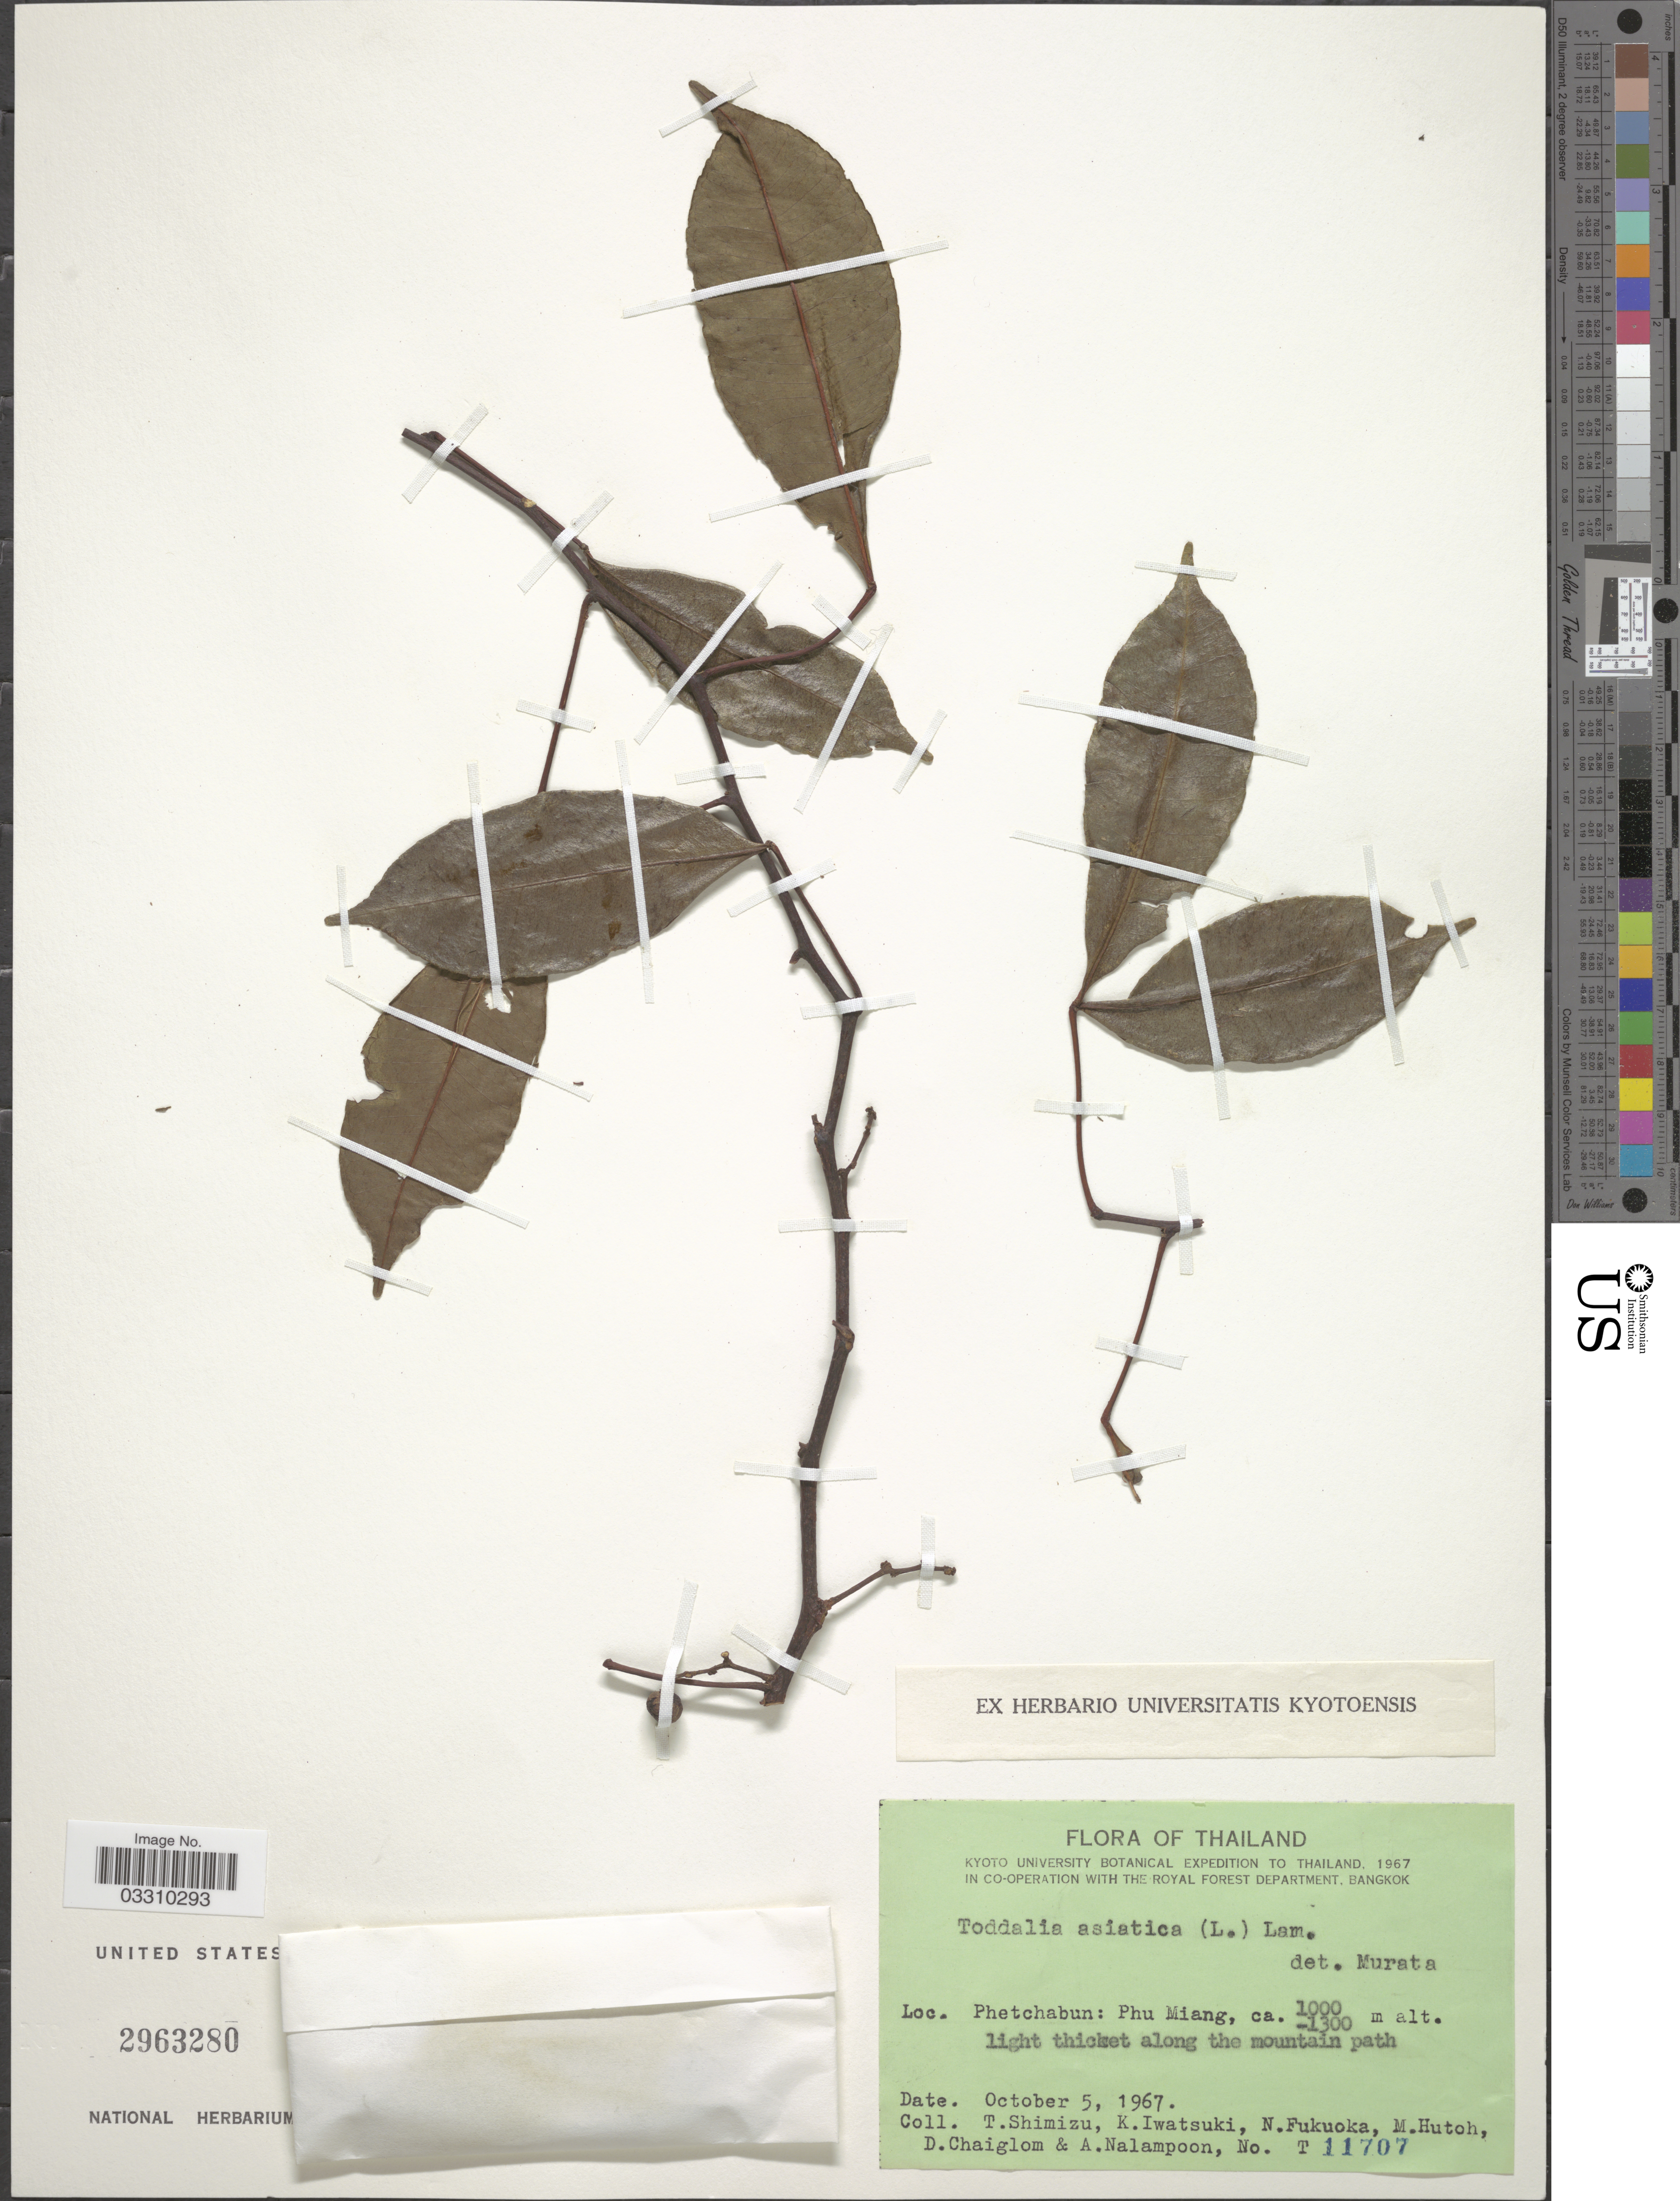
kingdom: Plantae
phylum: Tracheophyta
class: Magnoliopsida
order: Sapindales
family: Rutaceae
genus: Zanthoxylum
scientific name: Zanthoxylum asiaticum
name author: (L.) Appelhans et al.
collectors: T. Shimizu, K. Iwatsuki, N. Fukuoka, M. Hutoh & et al.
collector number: T11707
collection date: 1967-10-05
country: Thailand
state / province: Phetchabun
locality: Phu Miang, light thicket along the mountain path.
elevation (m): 1000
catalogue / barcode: US 2963280